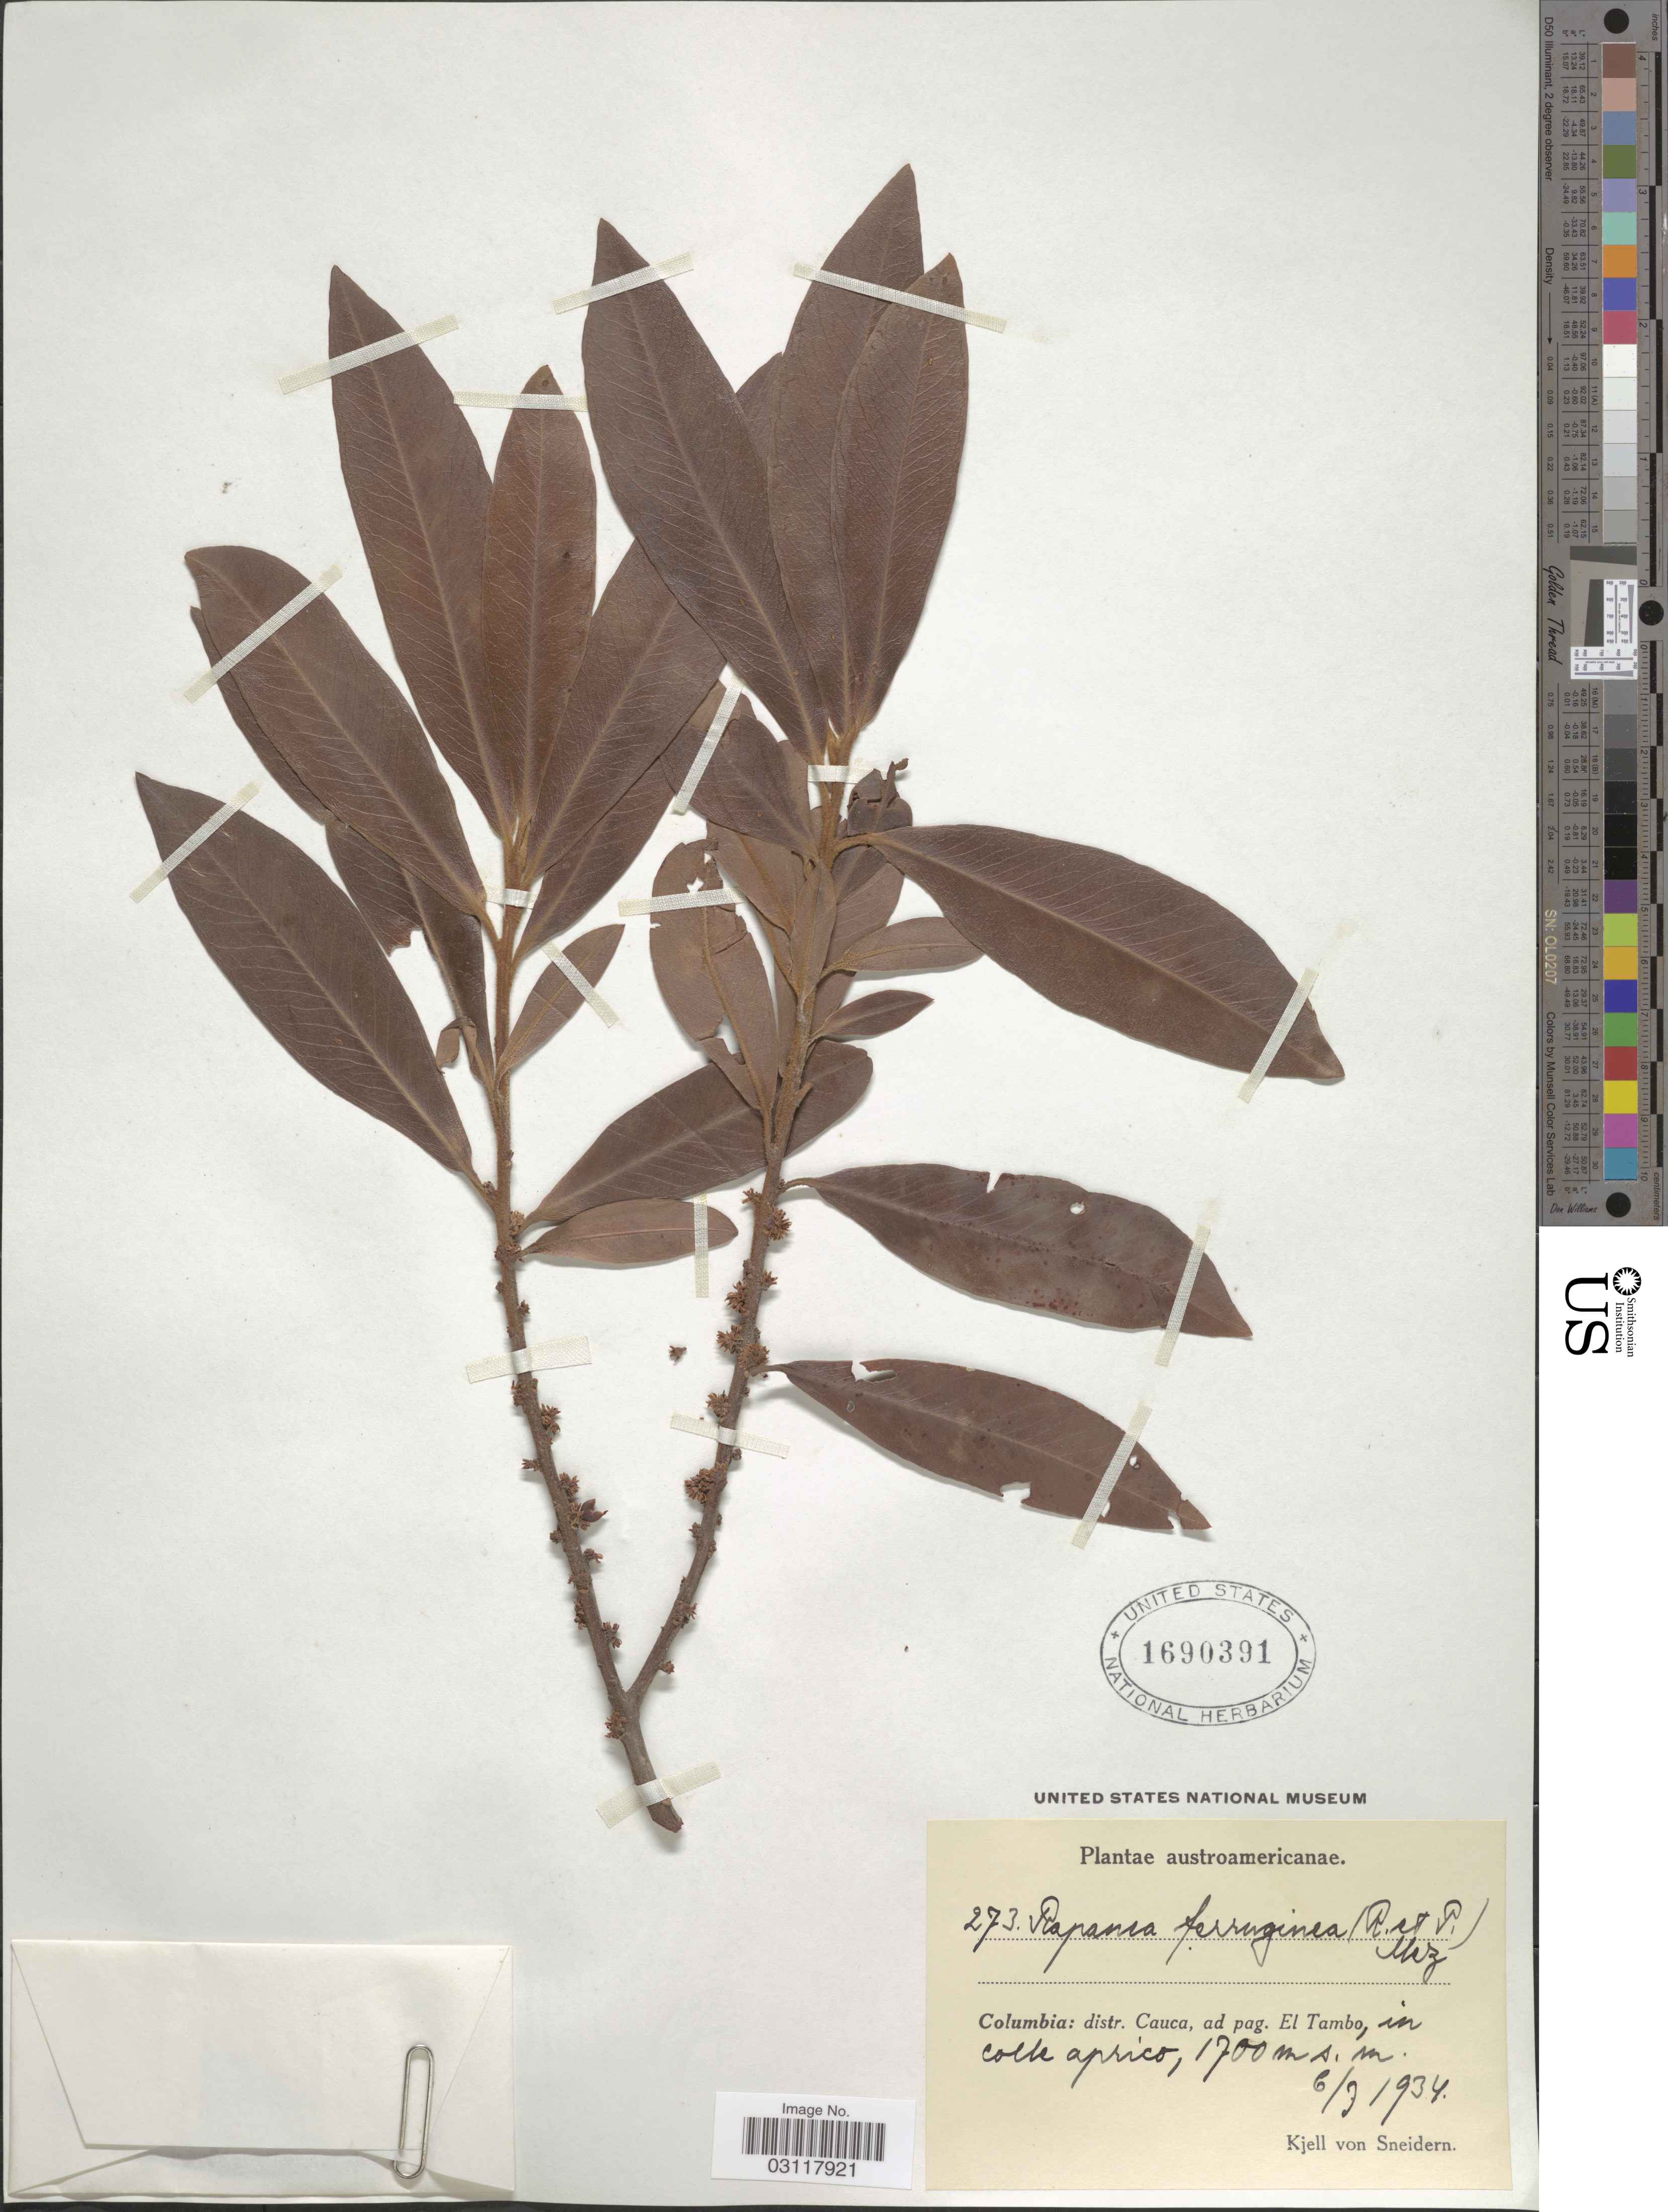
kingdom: Plantae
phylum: Tracheophyta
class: Magnoliopsida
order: Ericales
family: Primulaceae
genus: Rapanea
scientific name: Rapanea ferruginea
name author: (Ruiz & Pav.) Mez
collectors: K. von Sneidern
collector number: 273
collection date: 1934-03-06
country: Colombia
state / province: Cauca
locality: Distr. Cauca, ad pag. El Tambo. Austroamericanae.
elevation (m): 1700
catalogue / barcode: US 1690391